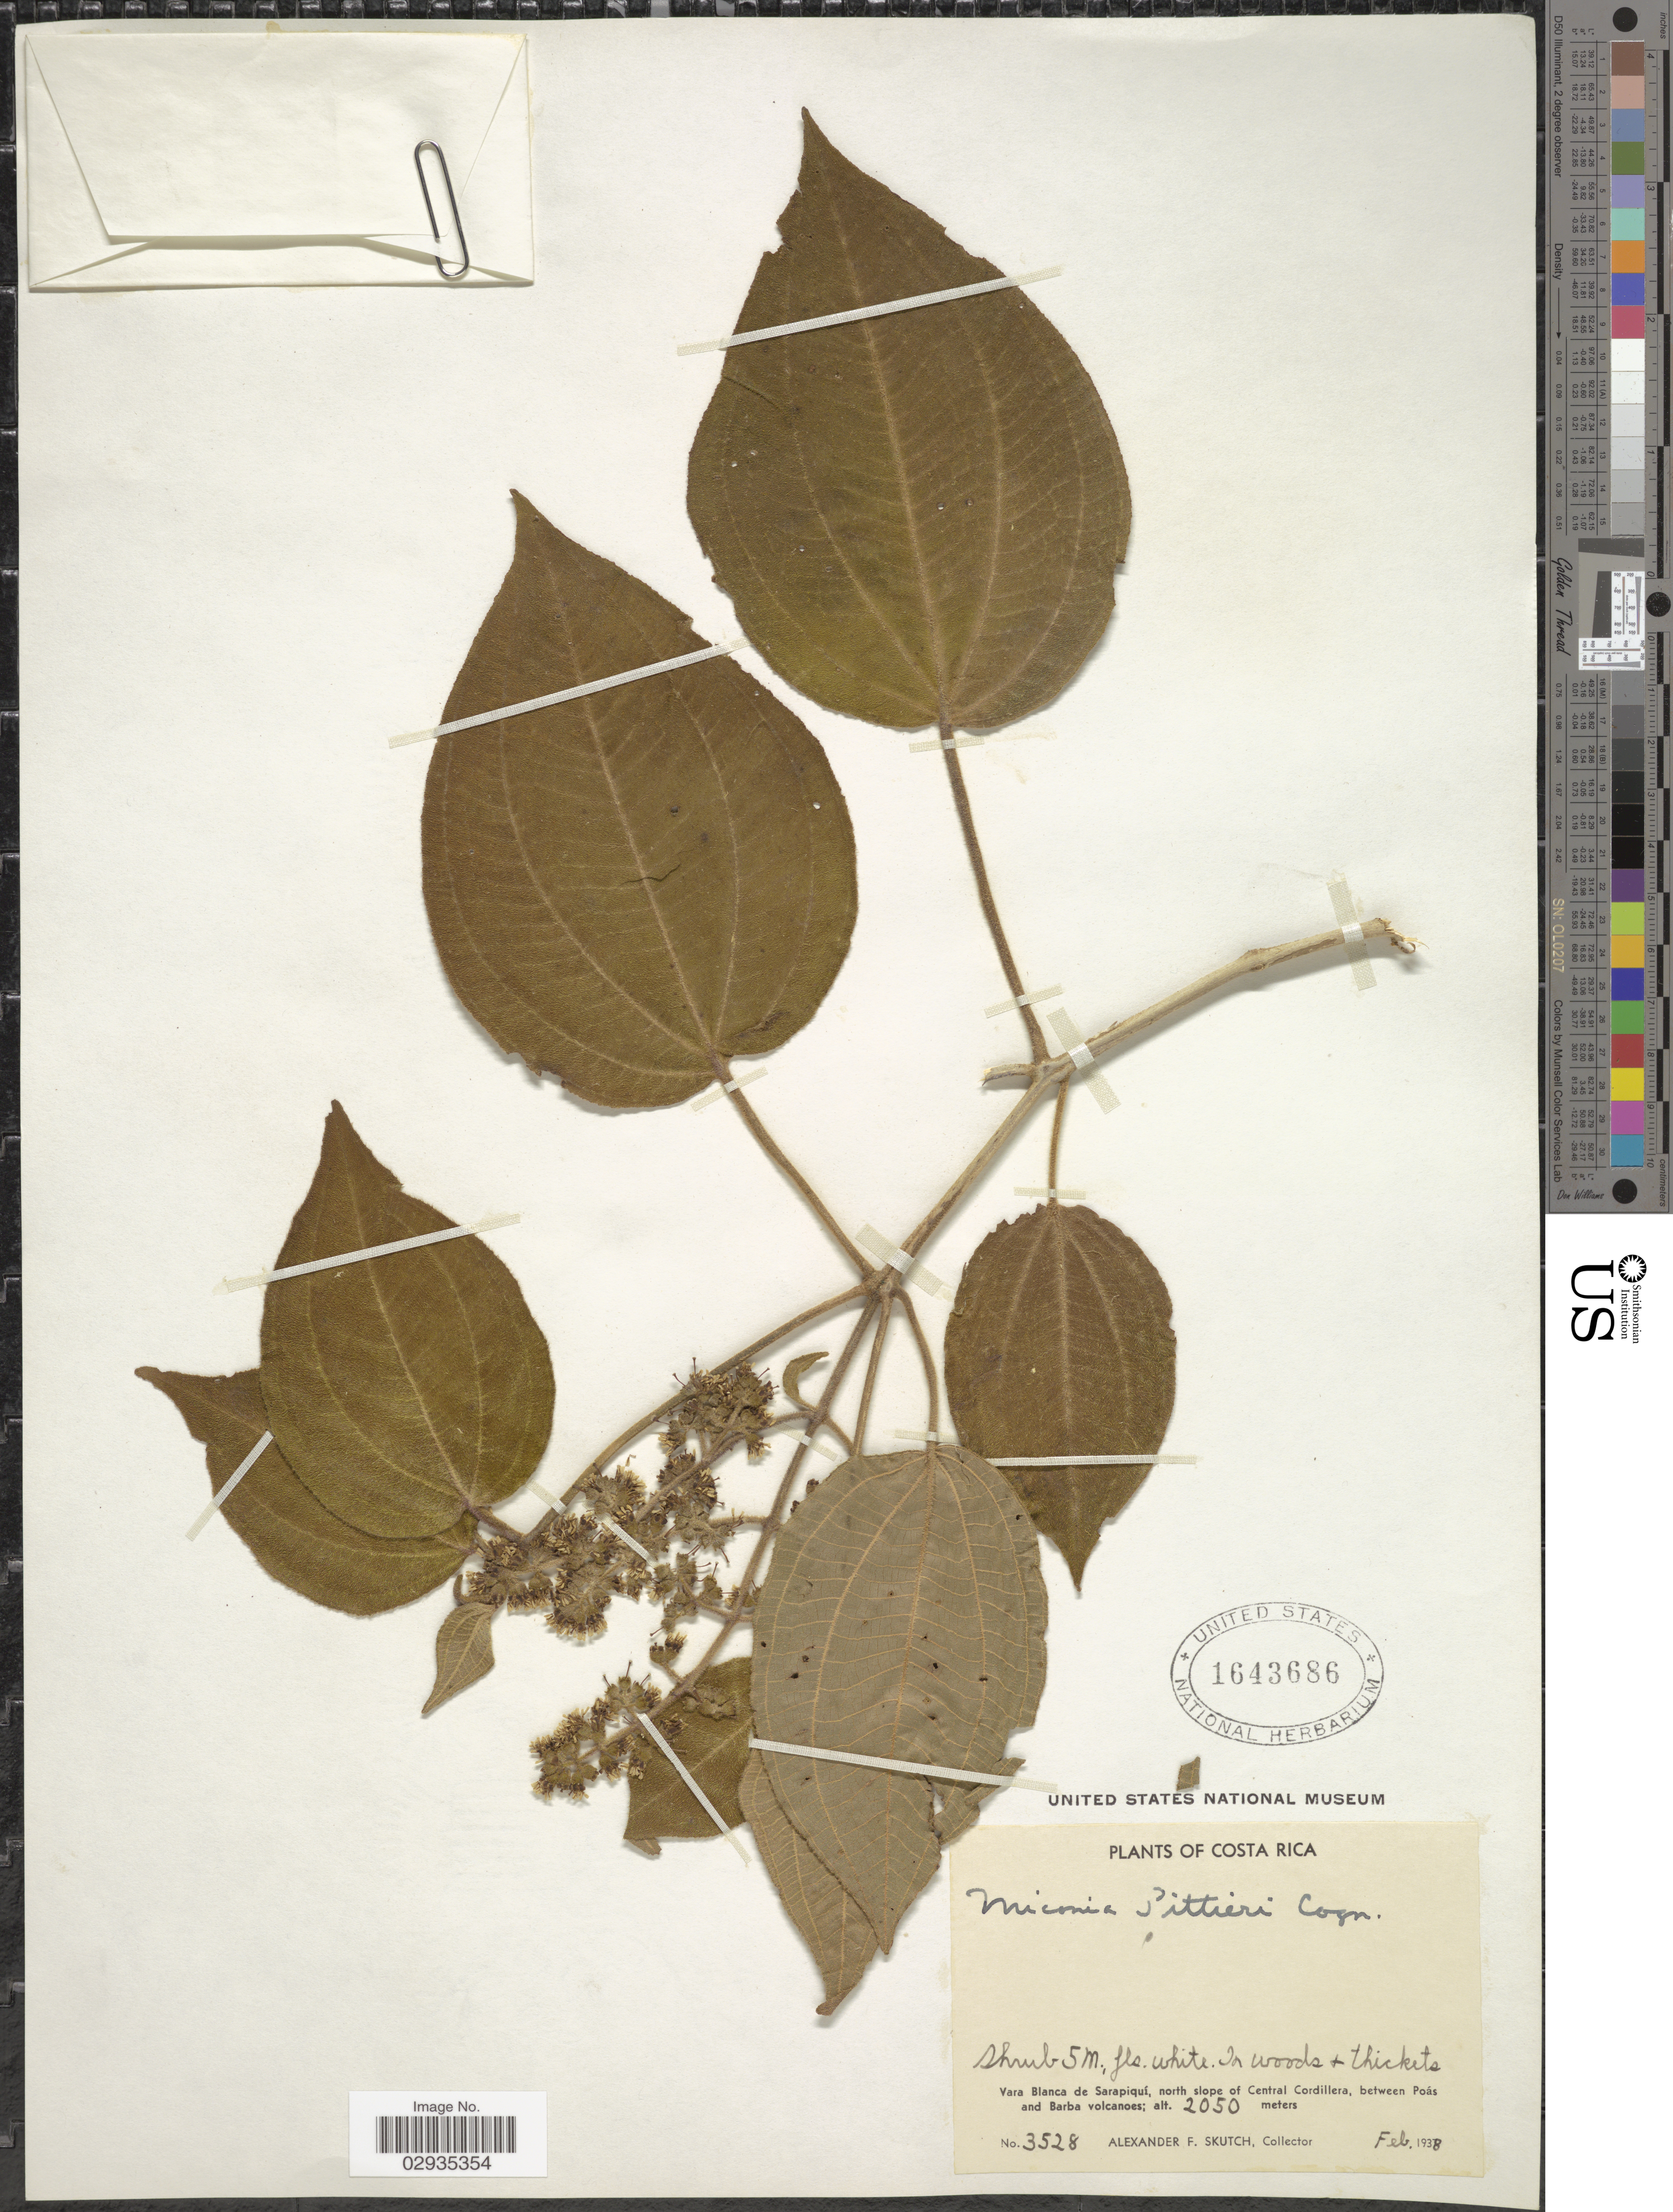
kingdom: Plantae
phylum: Tracheophyta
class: Magnoliopsida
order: Myrtales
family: Melastomataceae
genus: Miconia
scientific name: Miconia pittieri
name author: Cogn. in A. DC.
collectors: A. F. Skutch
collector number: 3528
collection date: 1938-02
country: Costa Rica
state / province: Heredia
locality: Vara Blanca de Sarapiquí, north slope of Central Cordillera, between Poás and Barba volcanoes.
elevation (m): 2050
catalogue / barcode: US 1643686